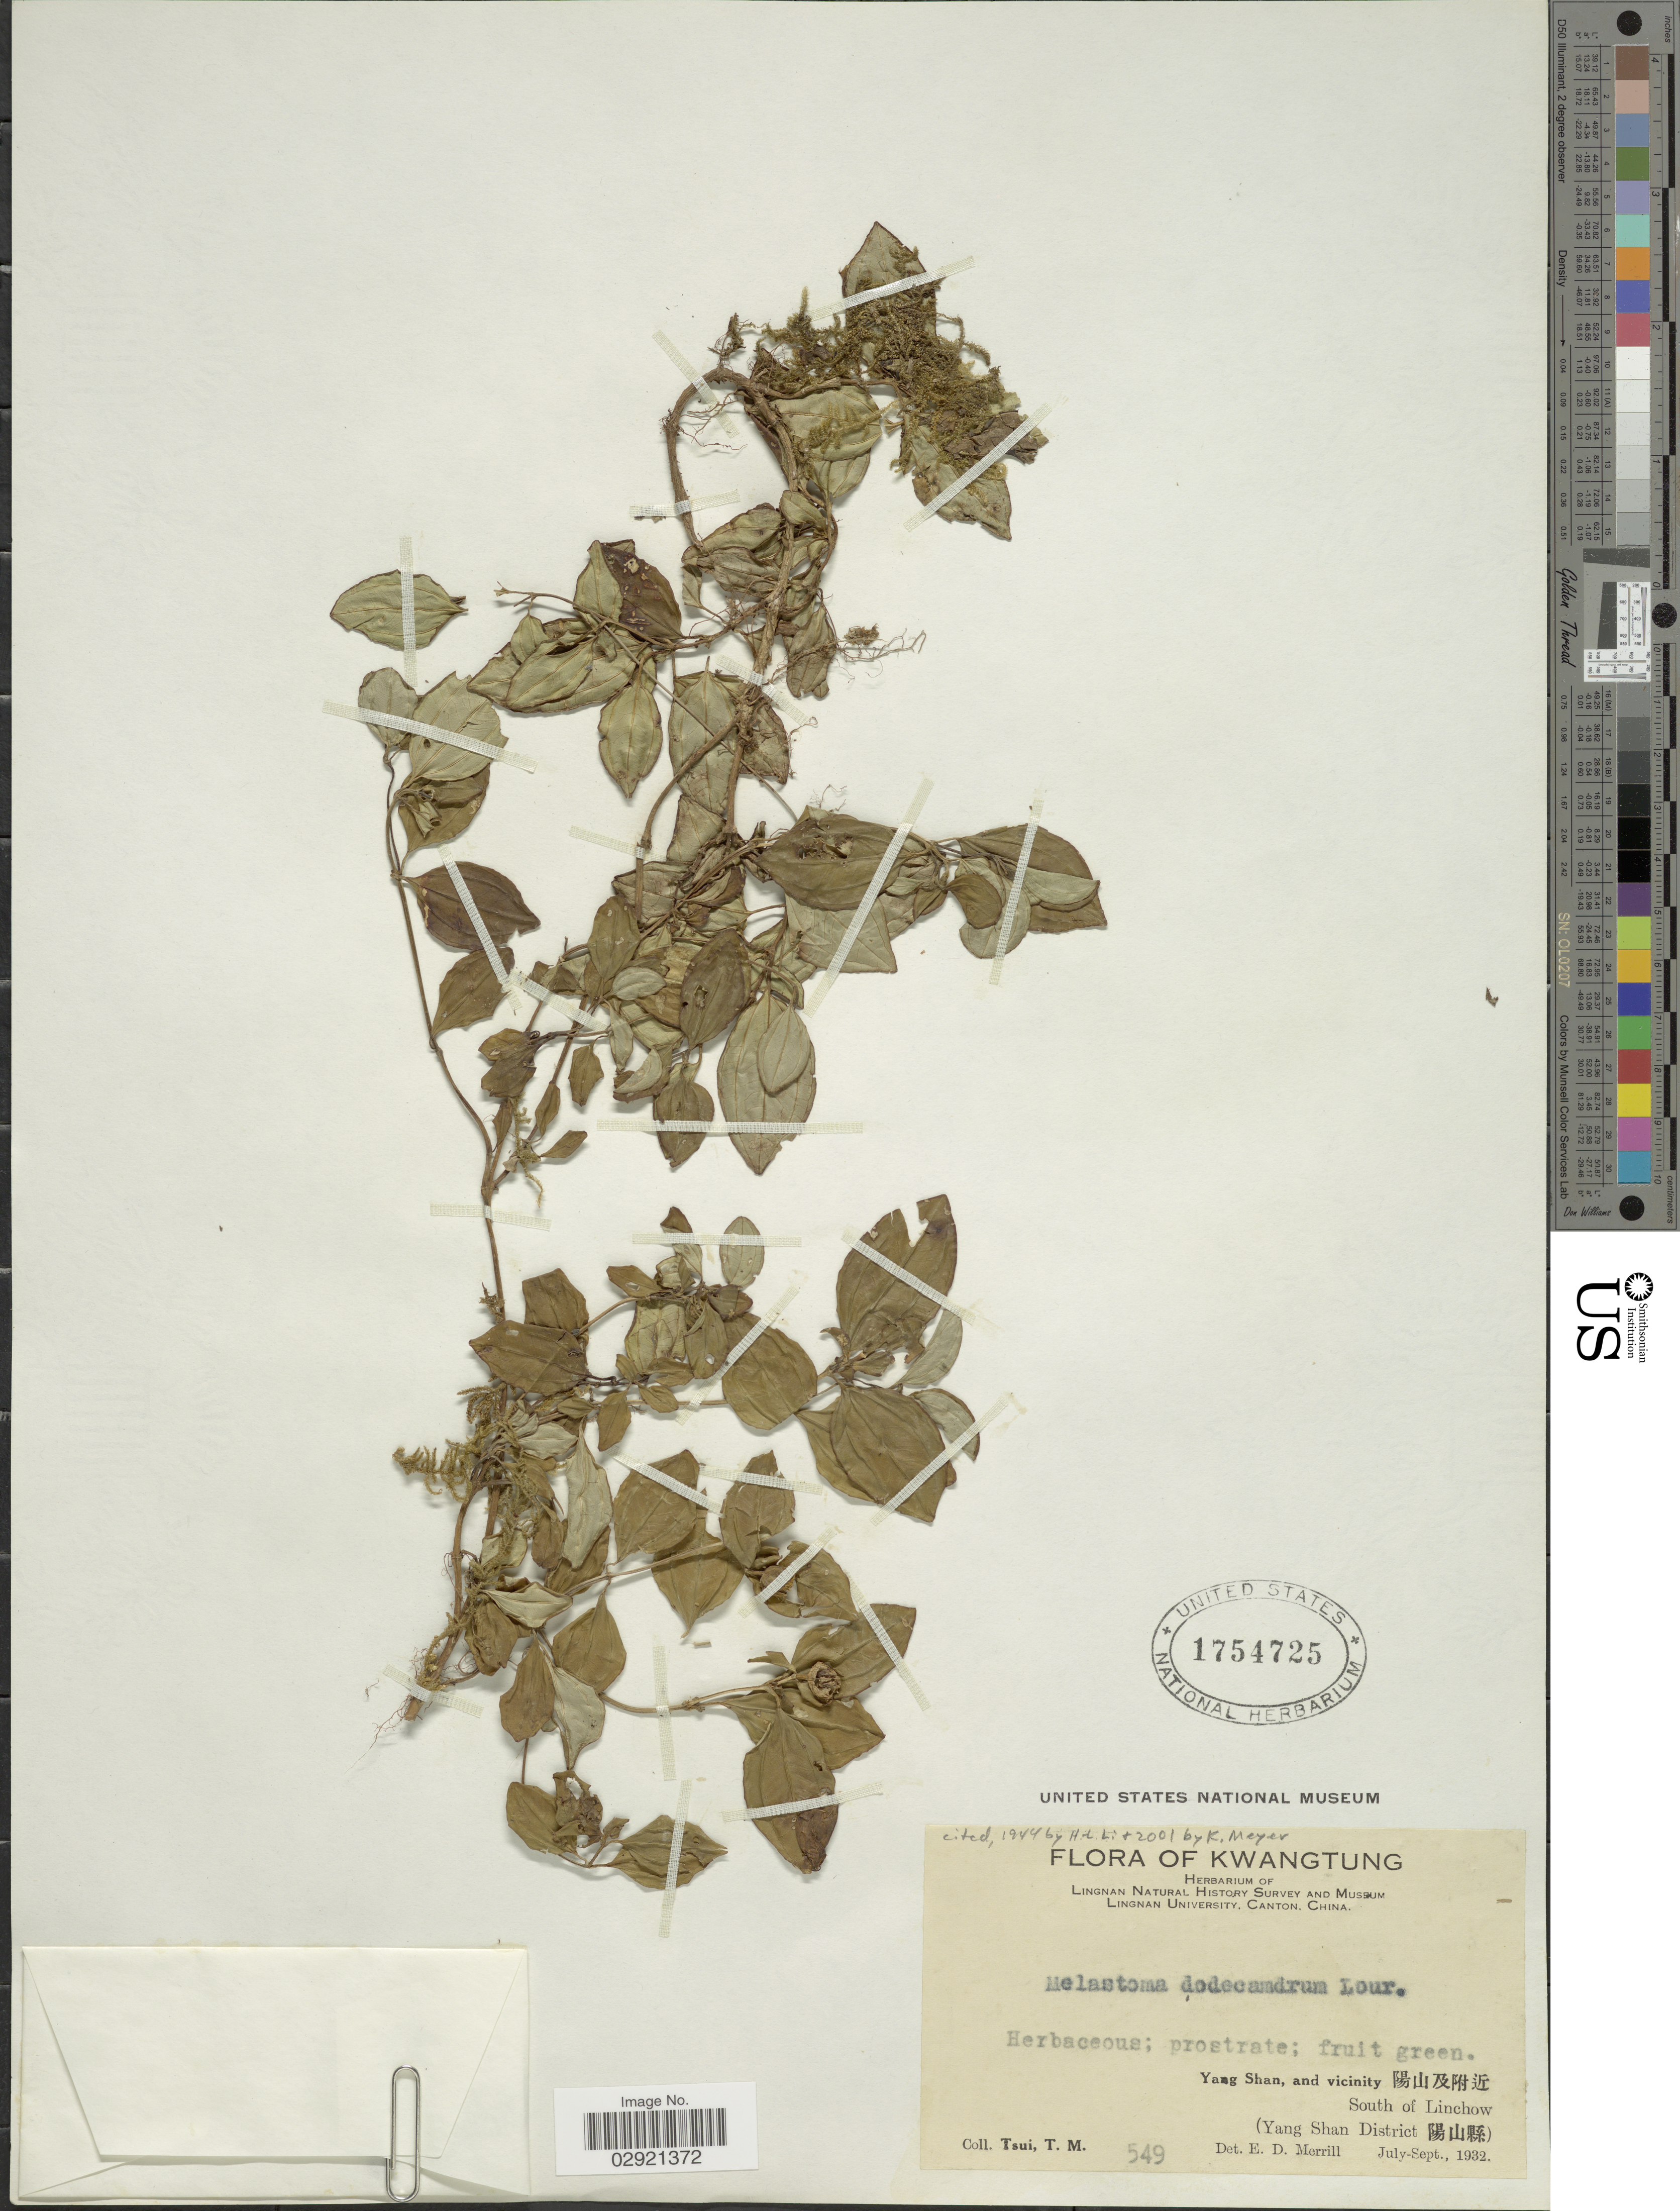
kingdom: Plantae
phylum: Tracheophyta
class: Magnoliopsida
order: Myrtales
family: Melastomataceae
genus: Melastoma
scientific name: Melastoma dodecandra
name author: Lour.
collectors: T. Tsui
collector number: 549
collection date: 1932-07/1932-09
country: China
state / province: Guangdong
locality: Kwatung.Yang Shan, and vicinity South of Linchow (Yang Shan District).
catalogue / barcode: US 1754725